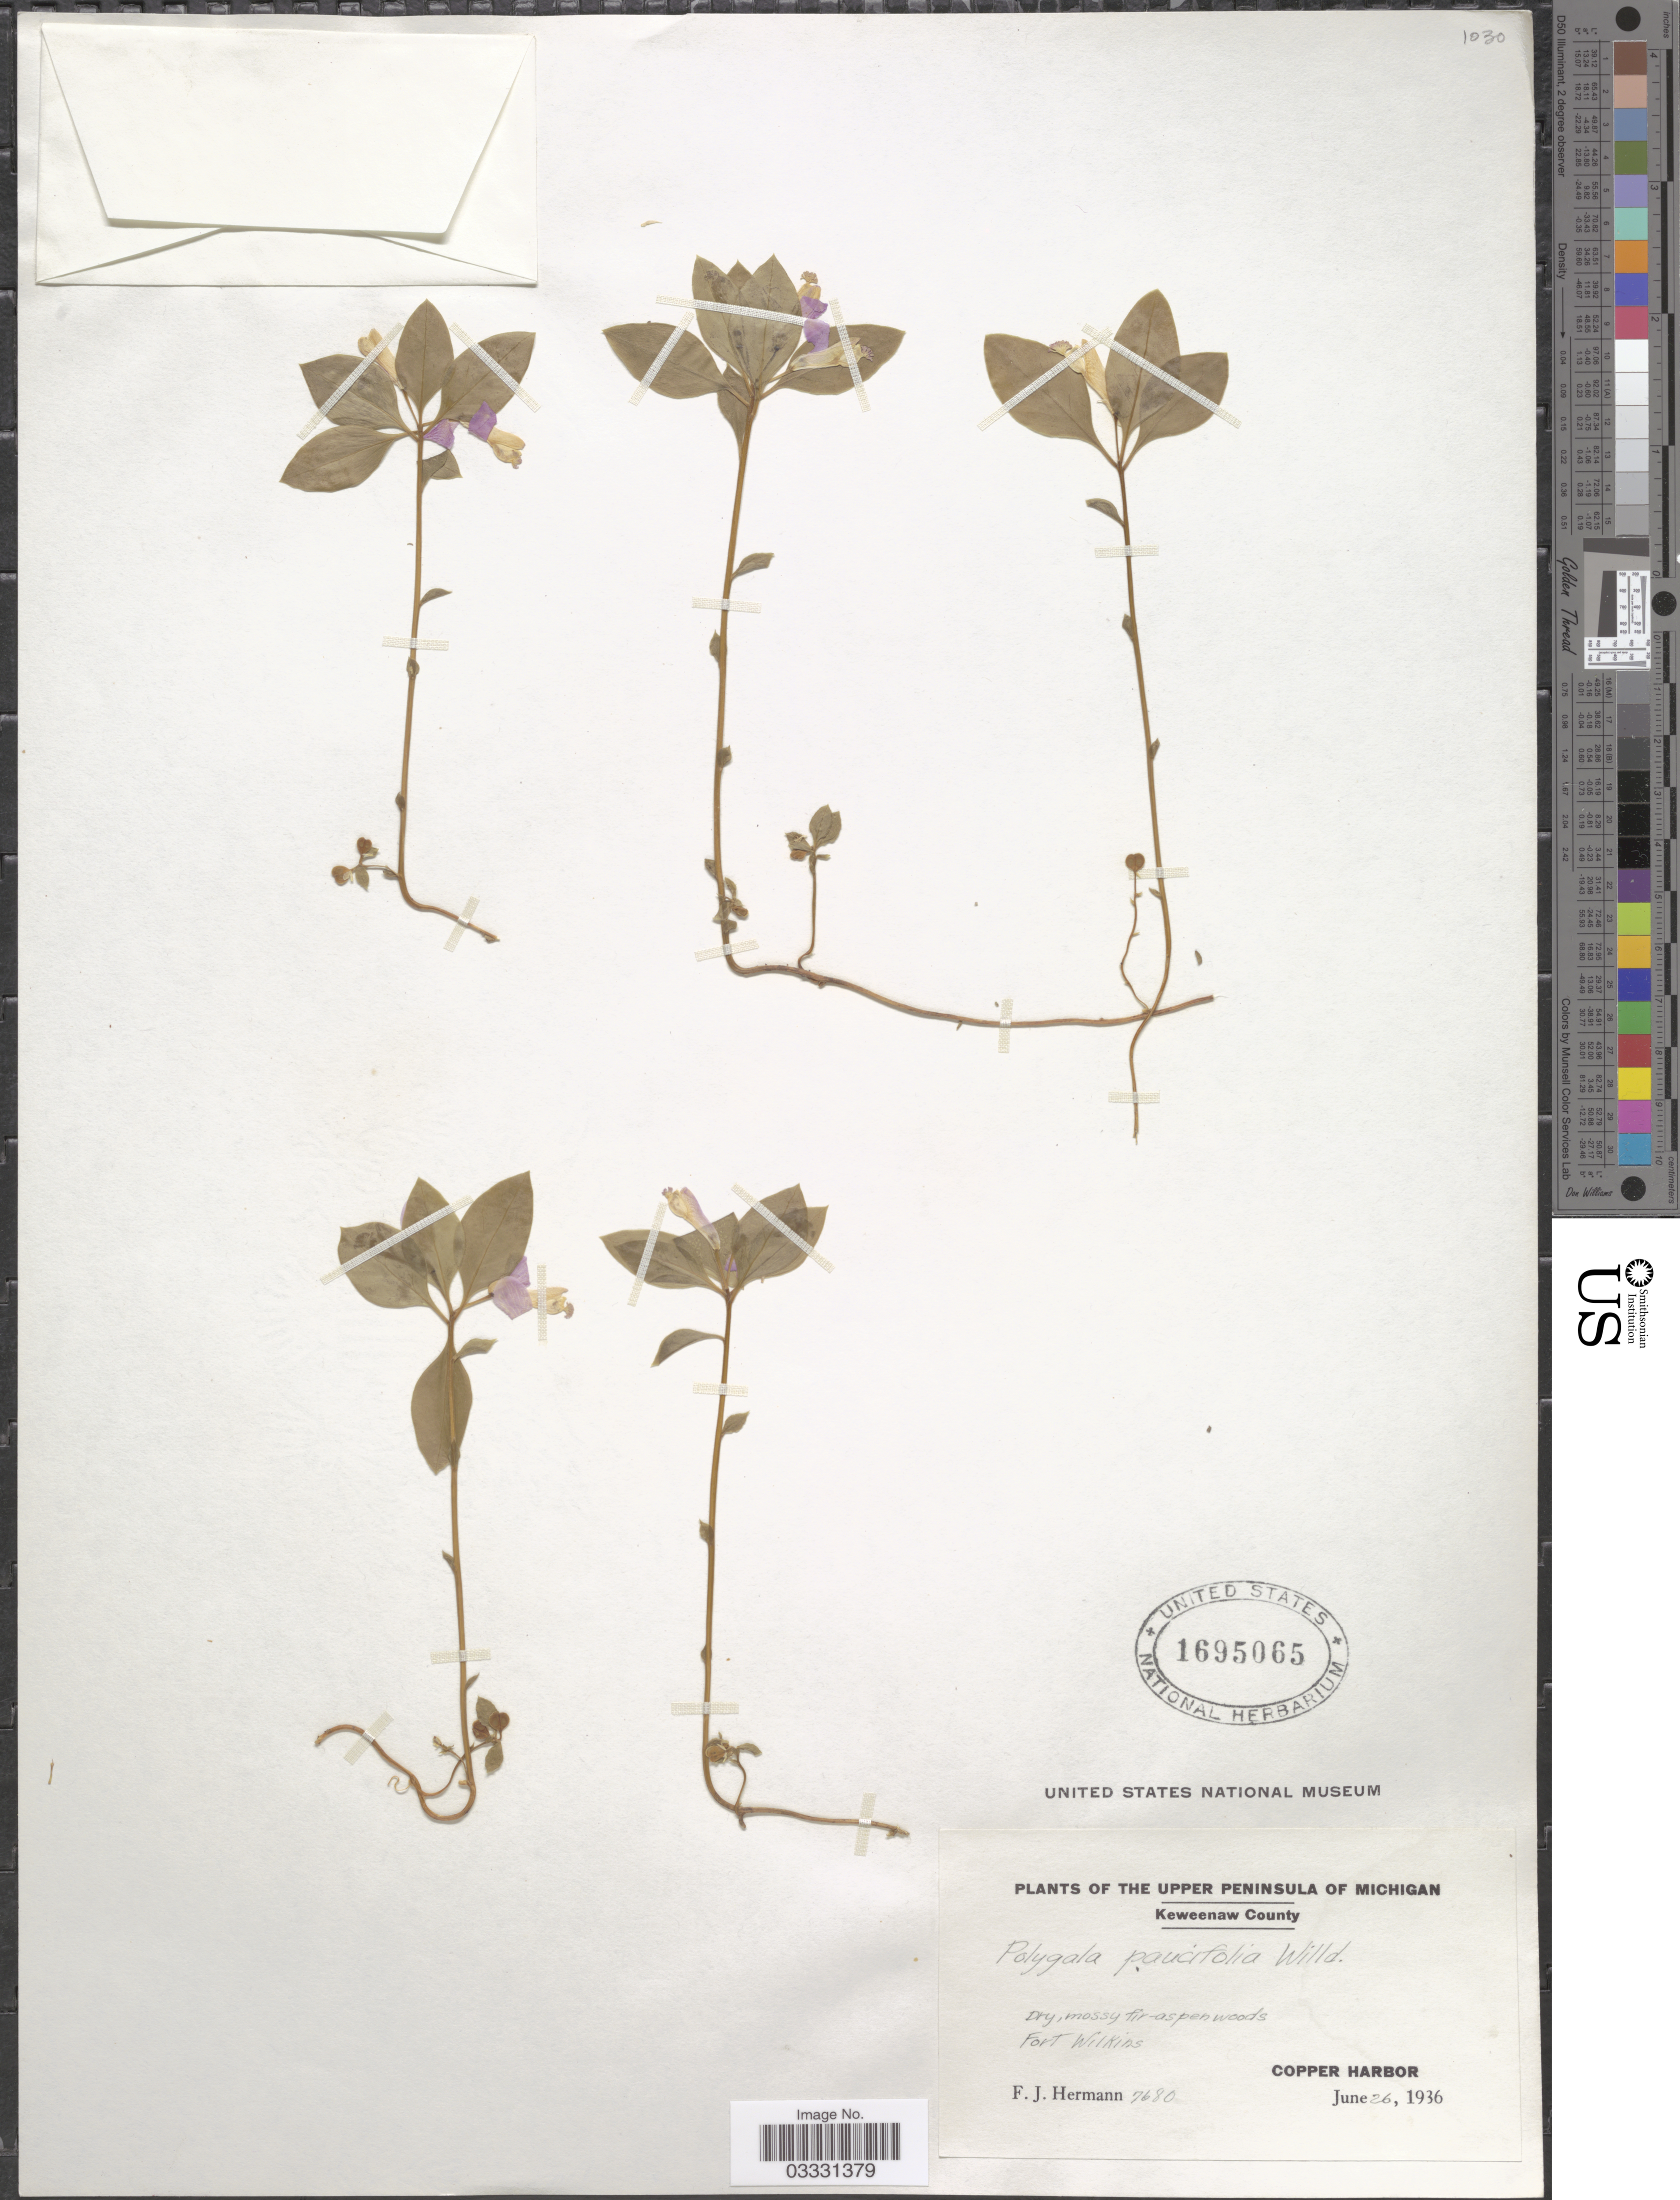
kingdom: Plantae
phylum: Tracheophyta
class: Magnoliopsida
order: Fabales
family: Polygalaceae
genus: Polygaloides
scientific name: Polygaloides paucifolia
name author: (Willd.) J.R. Abbott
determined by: Strong, Mark T., (BOT), Smithsonian Institution - National Museum of Natural History (UNITED STATES)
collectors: F. J. Hermann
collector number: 7680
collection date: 1936-06-26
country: United States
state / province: Michigan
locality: The Upper Peninsula of Michigan. Keweenaw County. Fort Wilkins. Copper Harbor.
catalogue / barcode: US 1695065